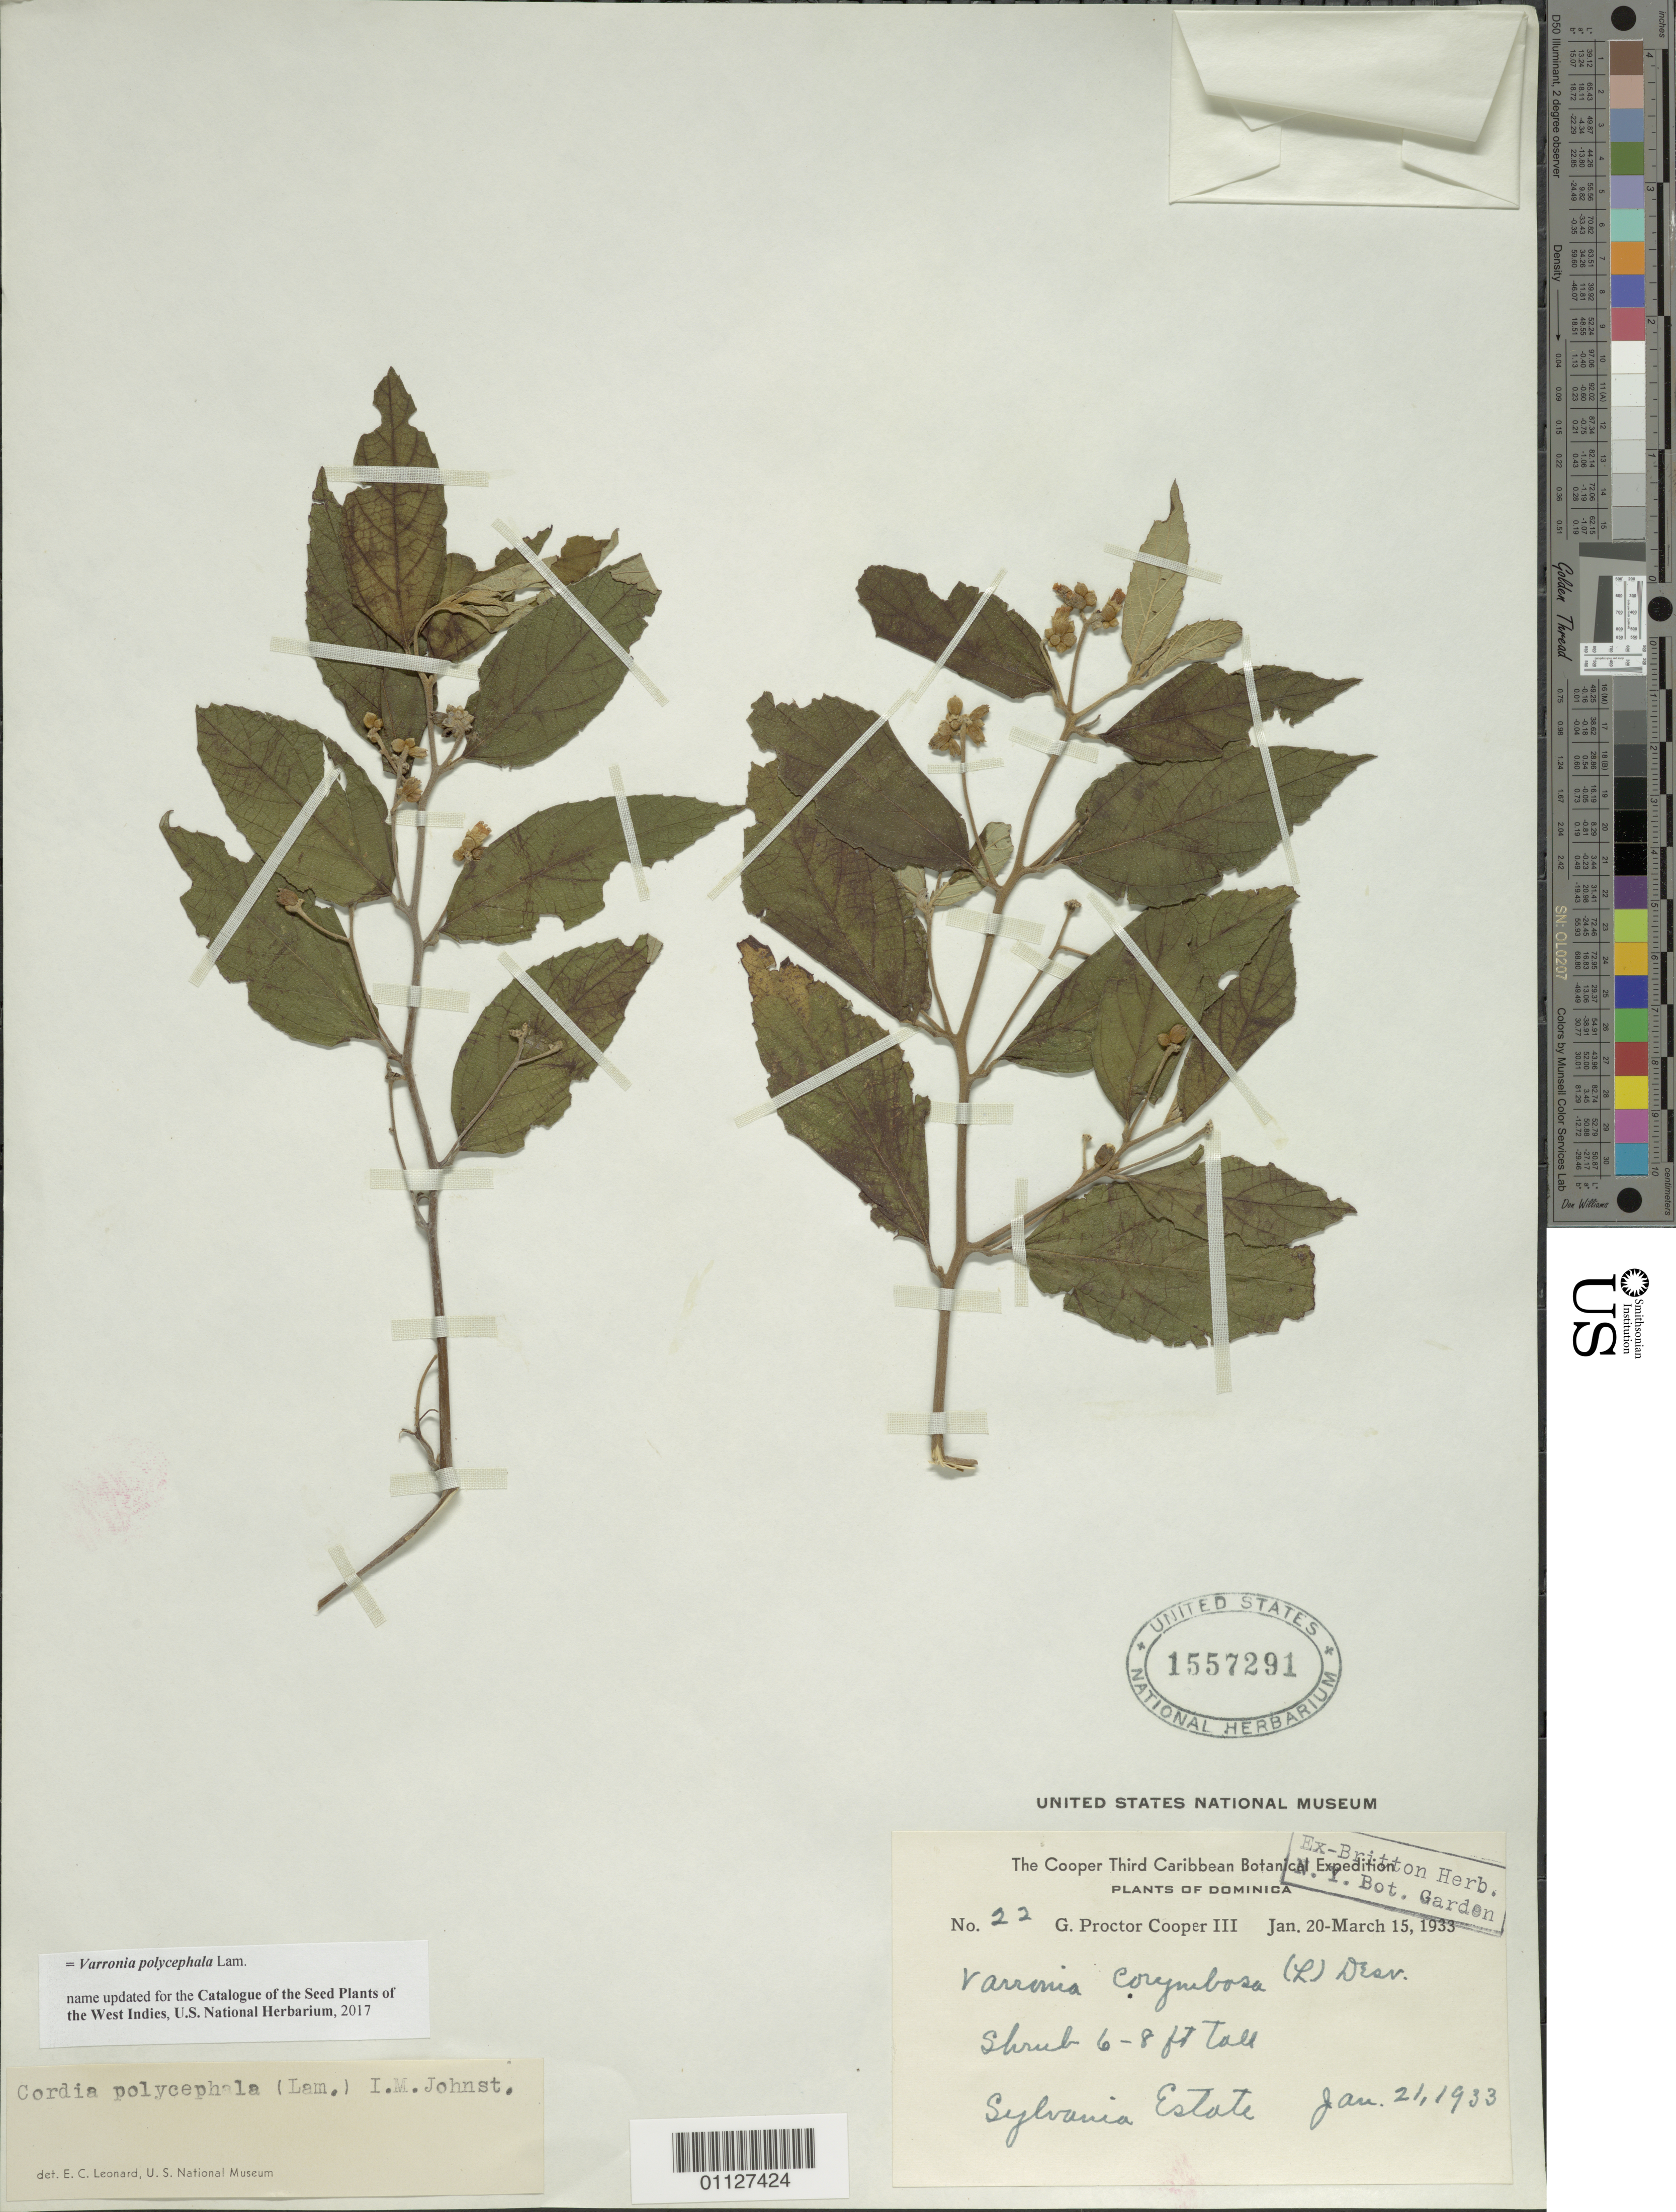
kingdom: Plantae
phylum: Tracheophyta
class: Magnoliopsida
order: Boraginales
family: Cordiaceae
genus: Varronia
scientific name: Varronia polycephala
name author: Lam.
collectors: G. Cooper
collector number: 22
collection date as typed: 21 Jan 1933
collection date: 1933-01-21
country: Dominica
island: Dominica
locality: Sylvania Estate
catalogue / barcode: US 1557291